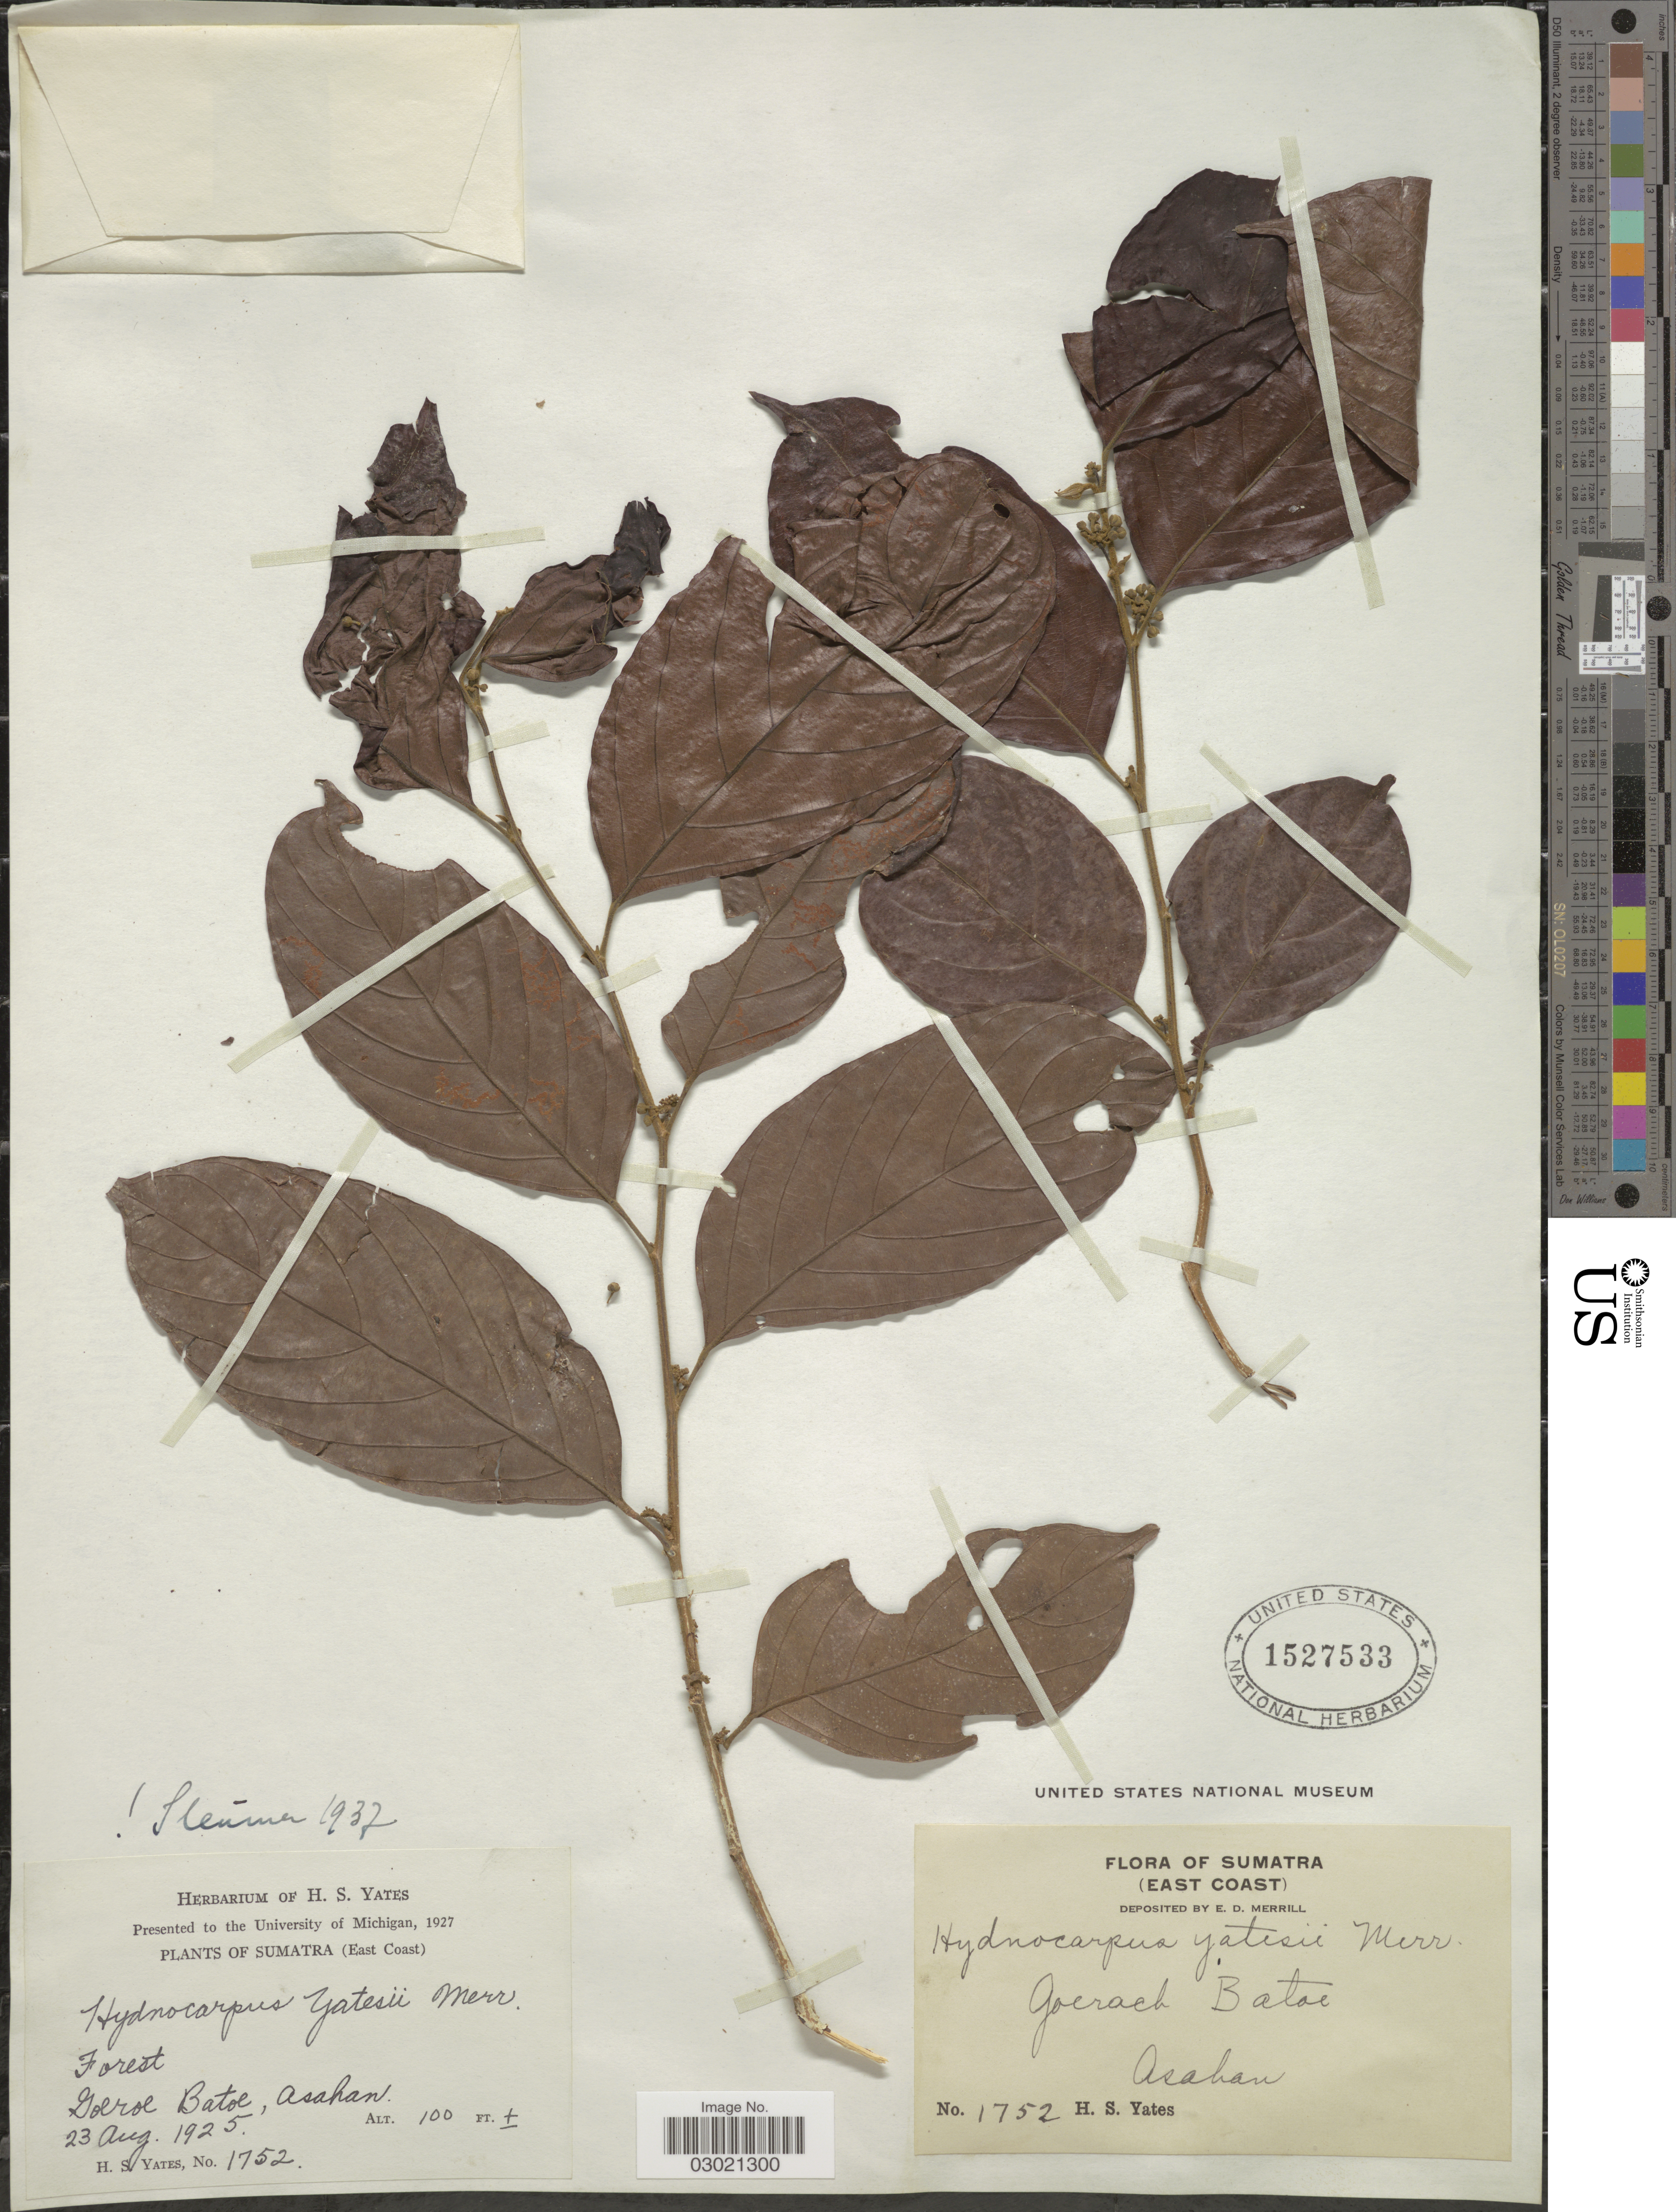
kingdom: Plantae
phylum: Tracheophyta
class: Magnoliopsida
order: Malpighiales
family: Achariaceae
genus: Hydnocarpus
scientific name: Hydnocarpus yatesii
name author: Merr.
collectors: H. S. Yates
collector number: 1752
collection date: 1925-08-23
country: Indonesia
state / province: Sumatra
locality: (East Coast). Goeroe Batoe, Asahan.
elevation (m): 30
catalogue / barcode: US 1527533